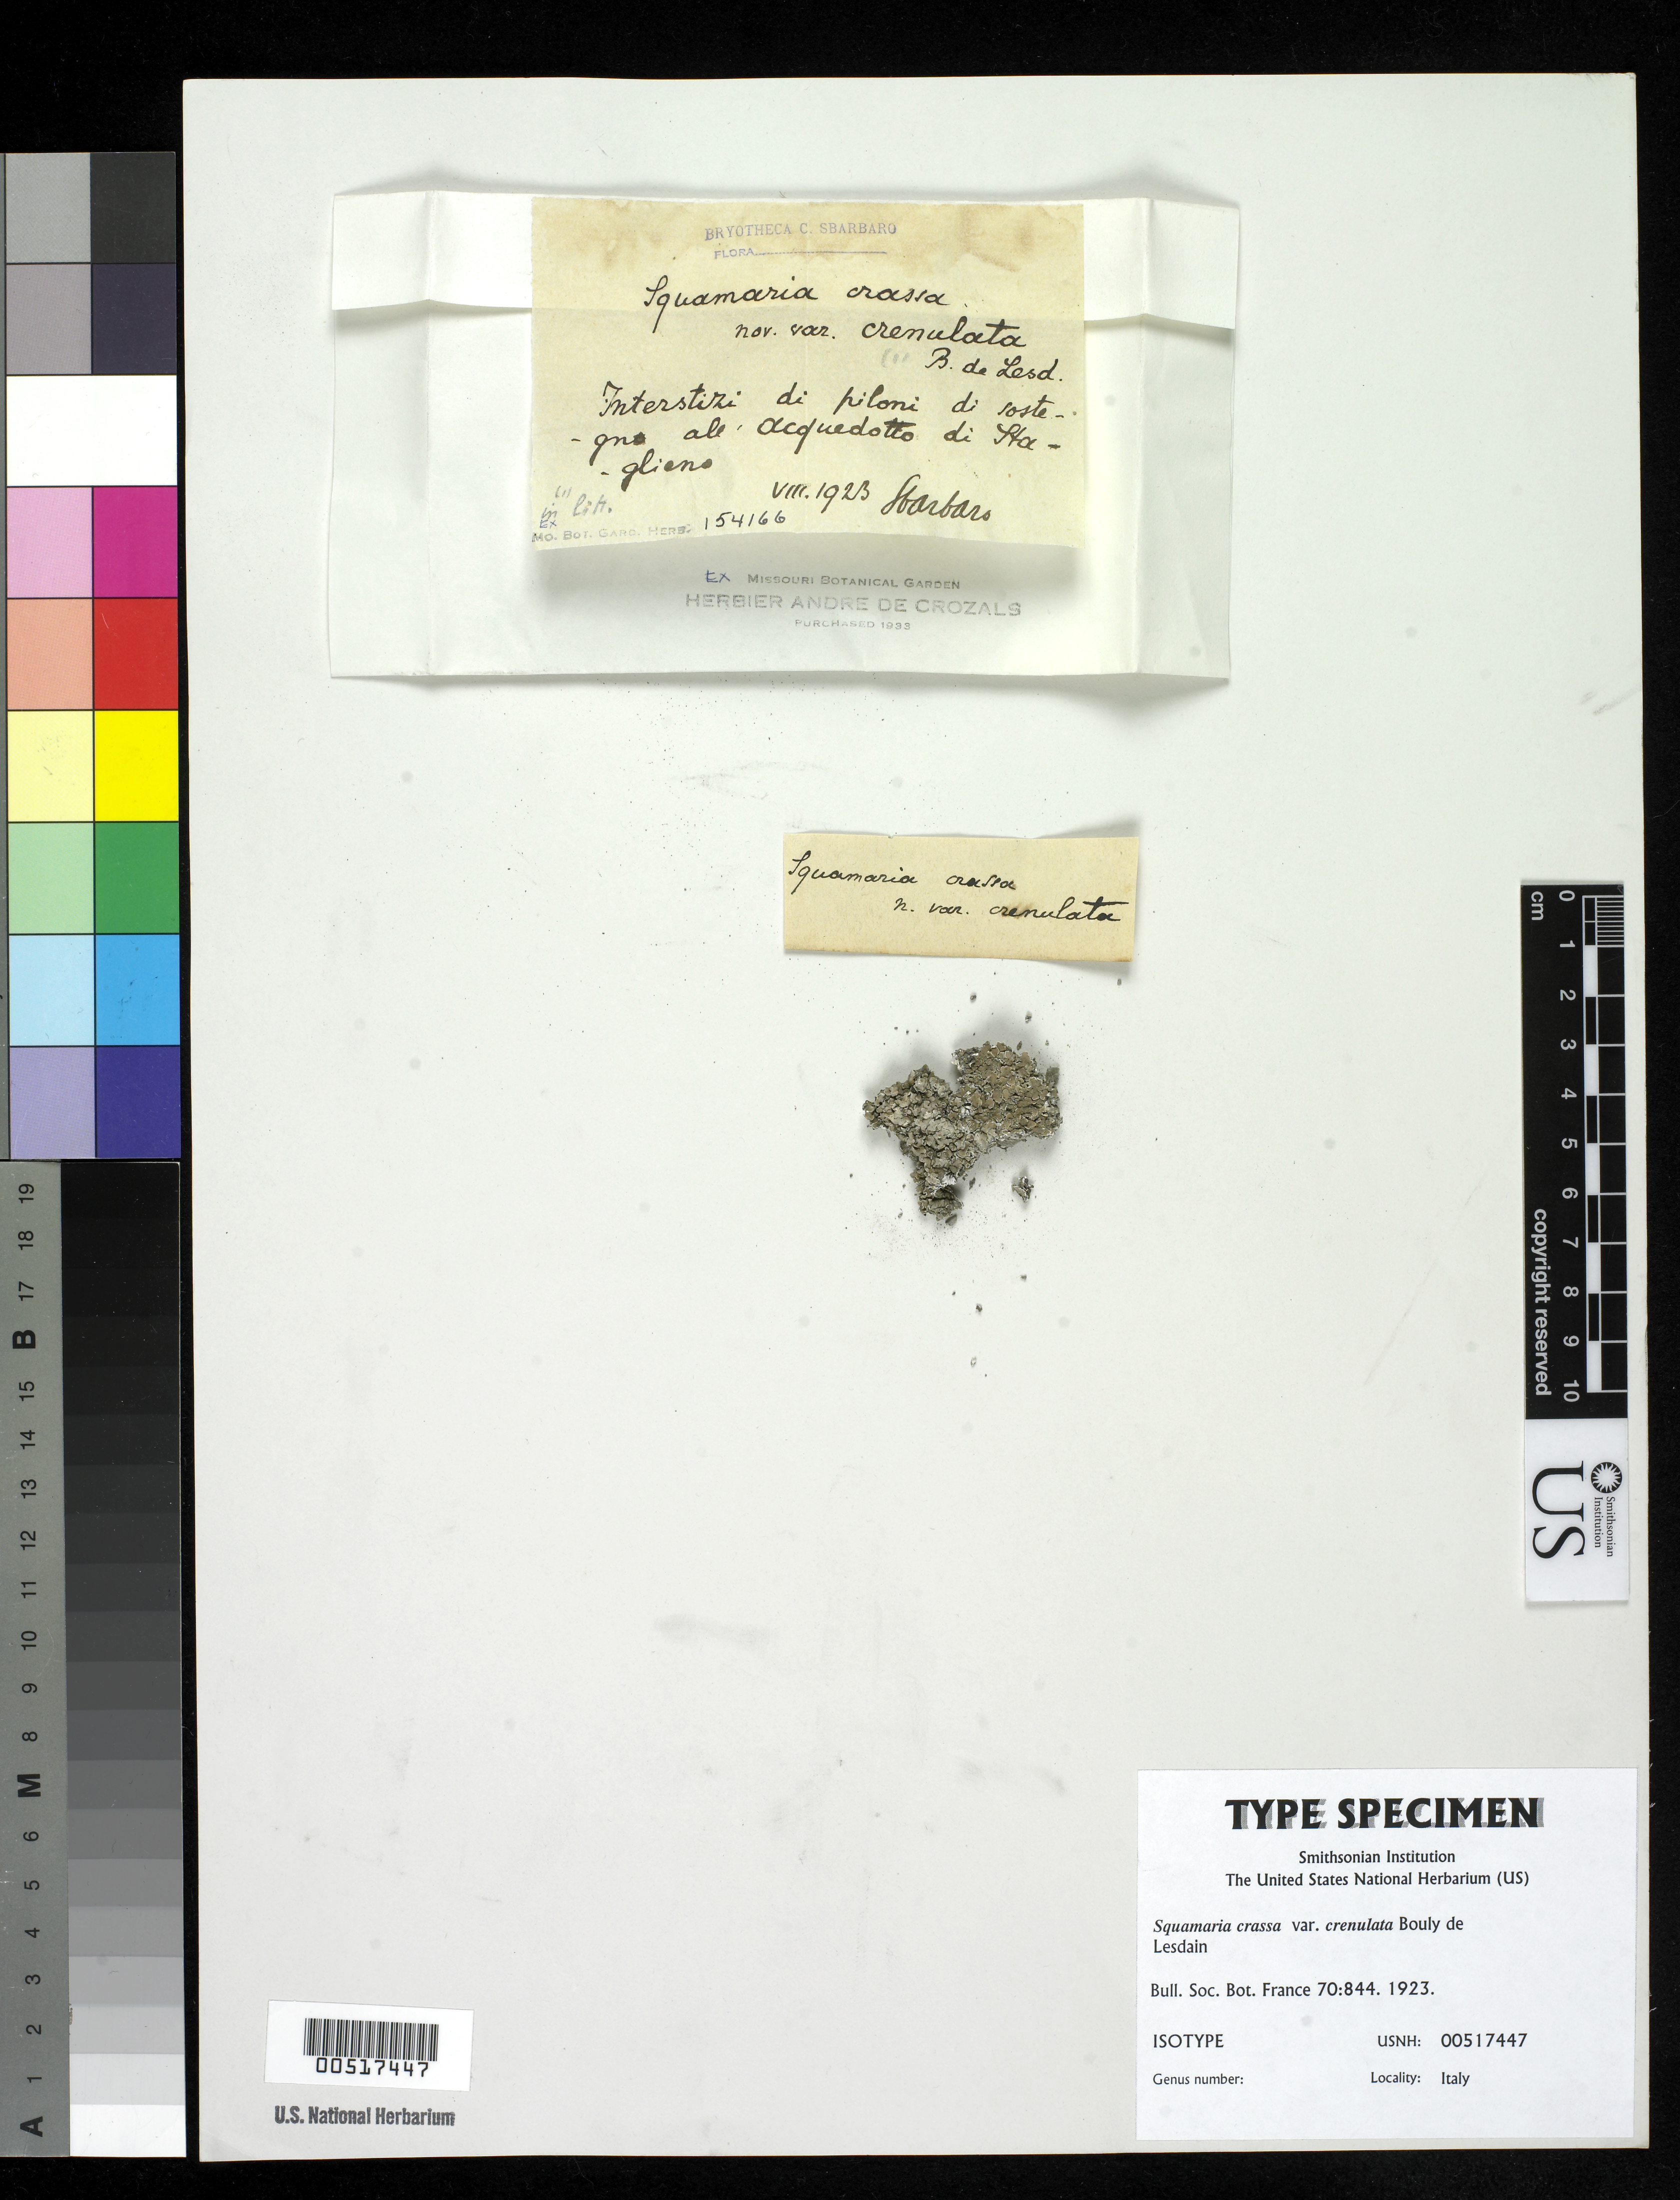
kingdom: Fungi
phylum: Ascomycota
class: Lecanoromycetes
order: Lecanorales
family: Parmeliaceae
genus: Squamaria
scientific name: Squamaria crassa var. crenulata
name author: B. de Lesd.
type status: Isotype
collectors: C. Sbarbaro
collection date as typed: Aug 1923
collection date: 1923-08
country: Italy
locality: Interstate di Piloni di Rostegn a le Acquedotto di Sta. Gliens [Interstate of Piloni (pylons?) from Rostegn (?) to the Aqueduct of Saint Gliens (?)]